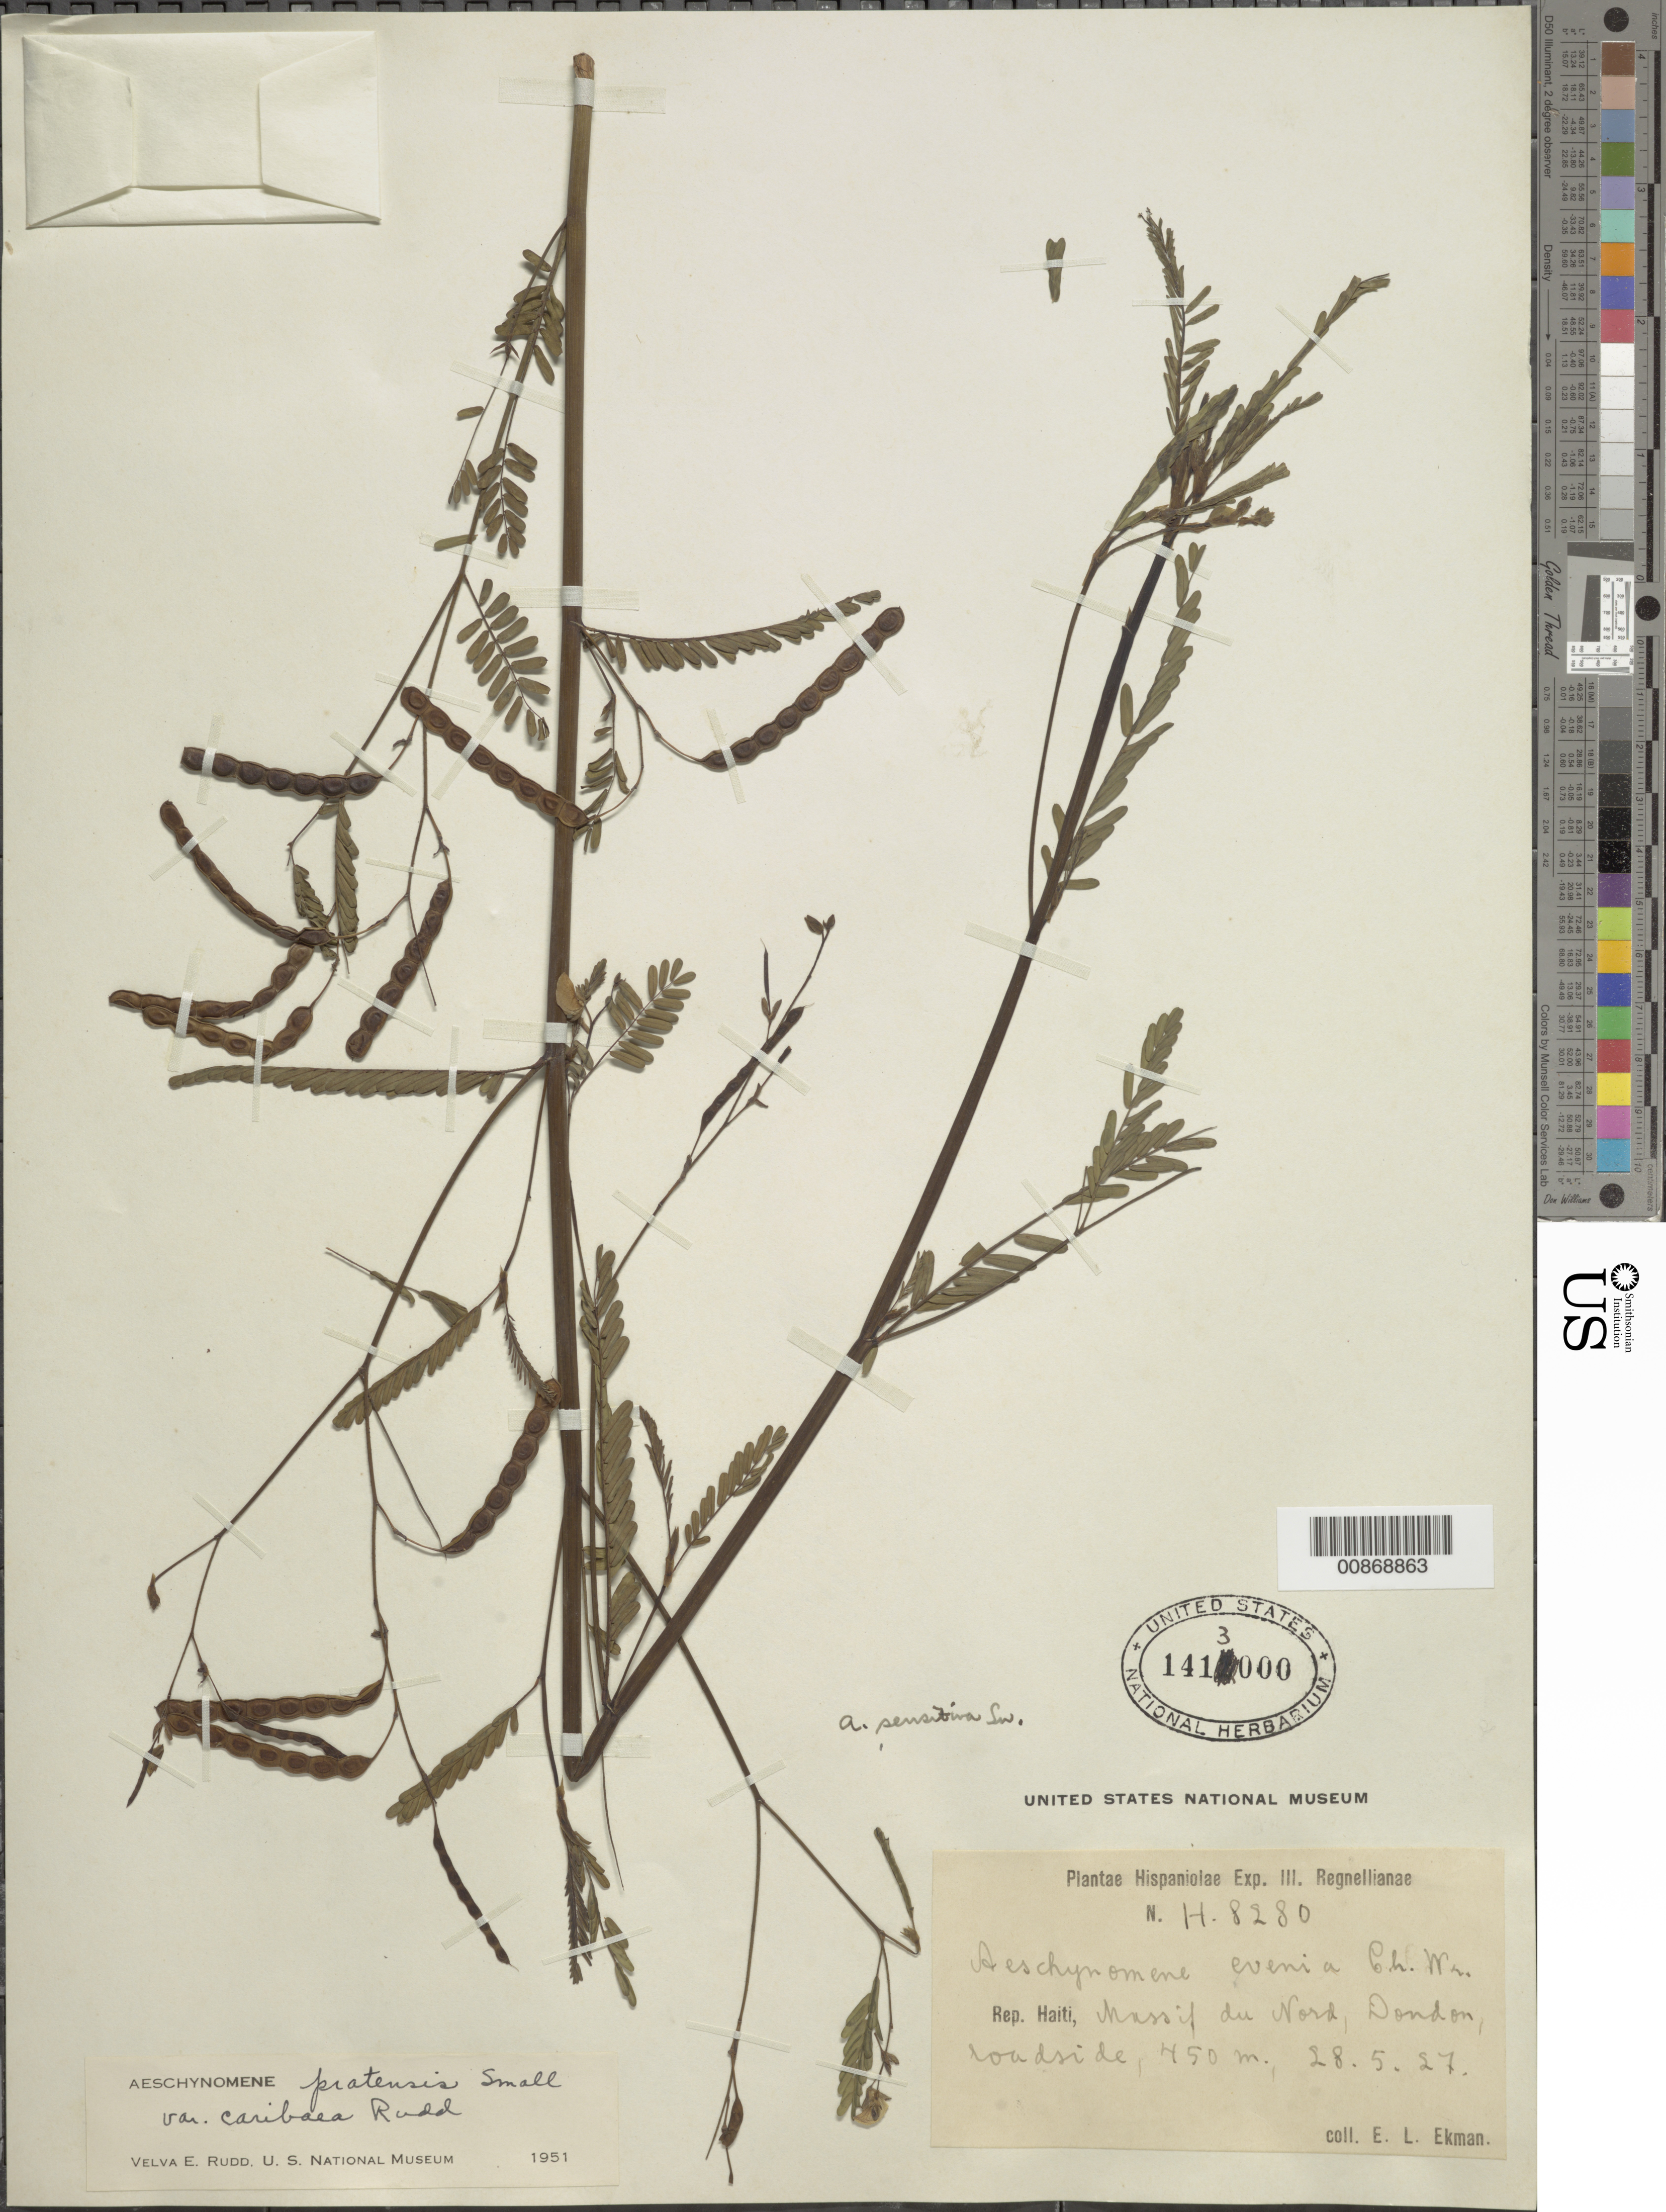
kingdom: Plantae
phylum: Tracheophyta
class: Magnoliopsida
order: Fabales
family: Fabaceae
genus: Aeschynomene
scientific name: Aeschynomene pratensis var. caribaea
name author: Rudd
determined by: Rudd, V. E.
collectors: E. L. Ekman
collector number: H 8280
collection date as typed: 28 May 1927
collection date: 1927-05-28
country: Haiti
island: Hispaniola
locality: Massif du Nord, Dondon.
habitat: Roadside.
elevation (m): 450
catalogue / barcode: US 1413000